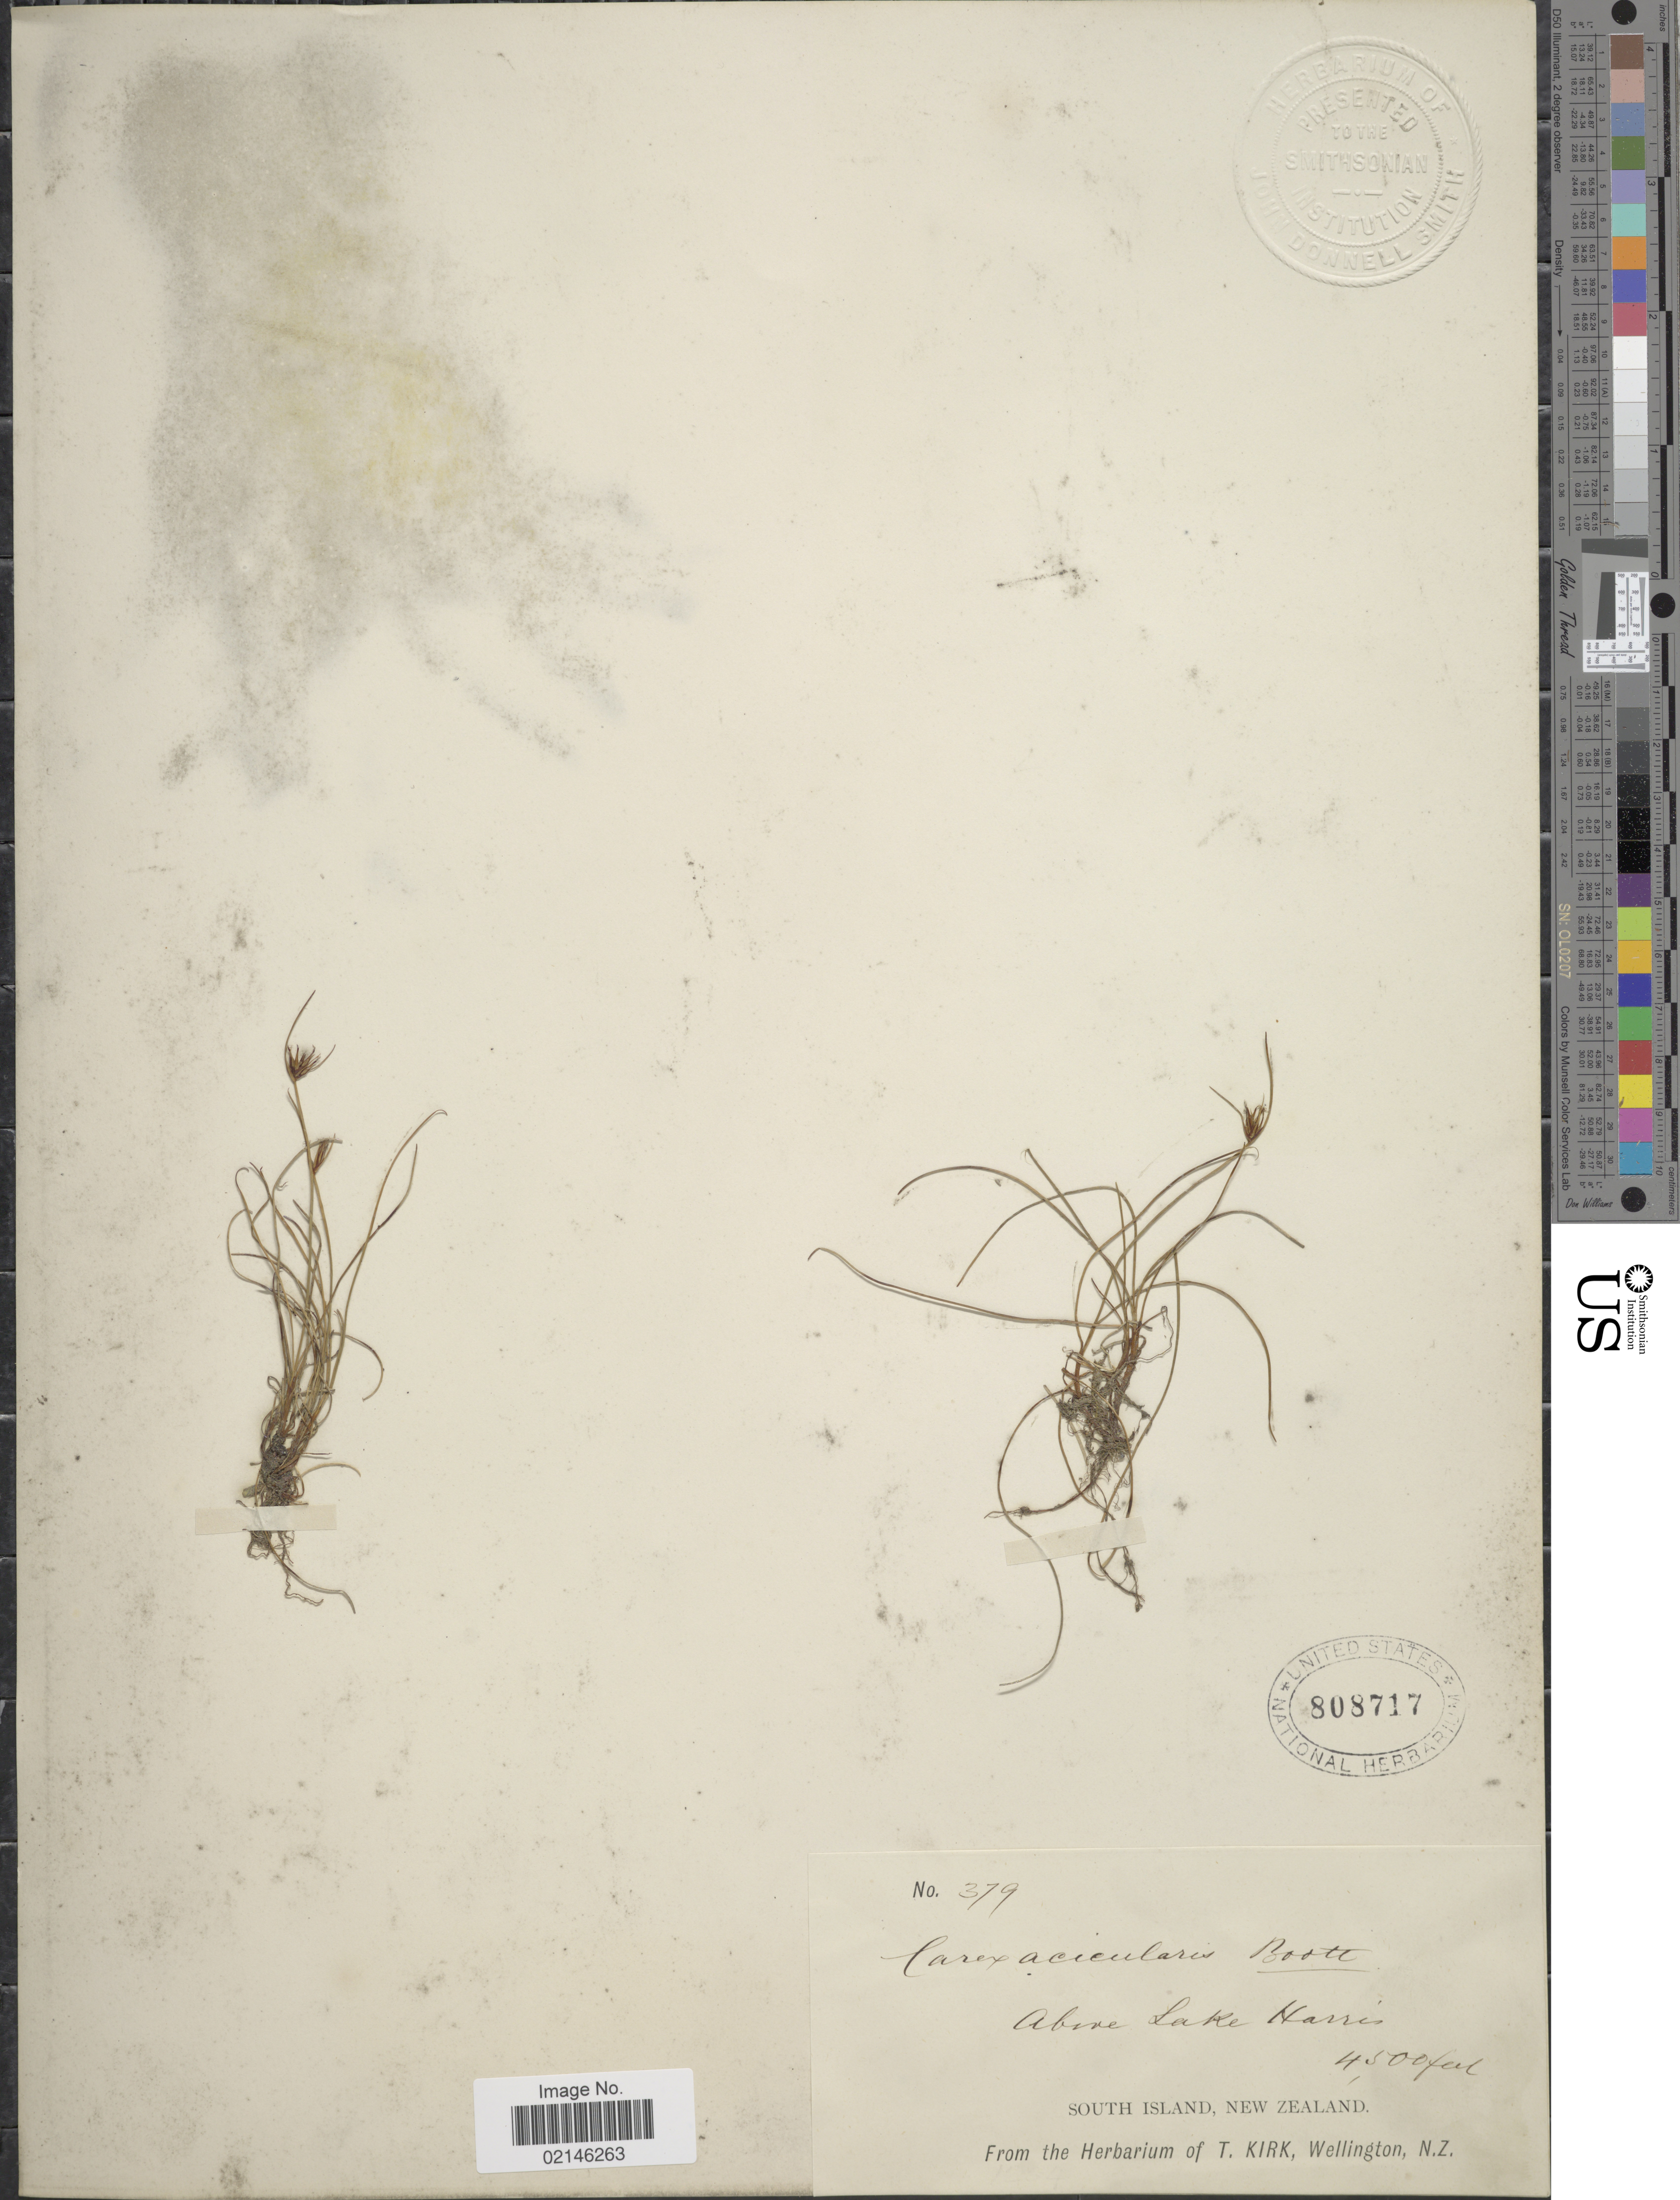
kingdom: Plantae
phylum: Tracheophyta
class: Liliopsida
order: Poales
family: Cyperaceae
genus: Carex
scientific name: Carex acicularis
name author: Boott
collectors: ex herb. T. Kirk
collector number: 379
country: New Zealand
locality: Albine Lake Harris. South Island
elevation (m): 1372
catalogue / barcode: US 808717